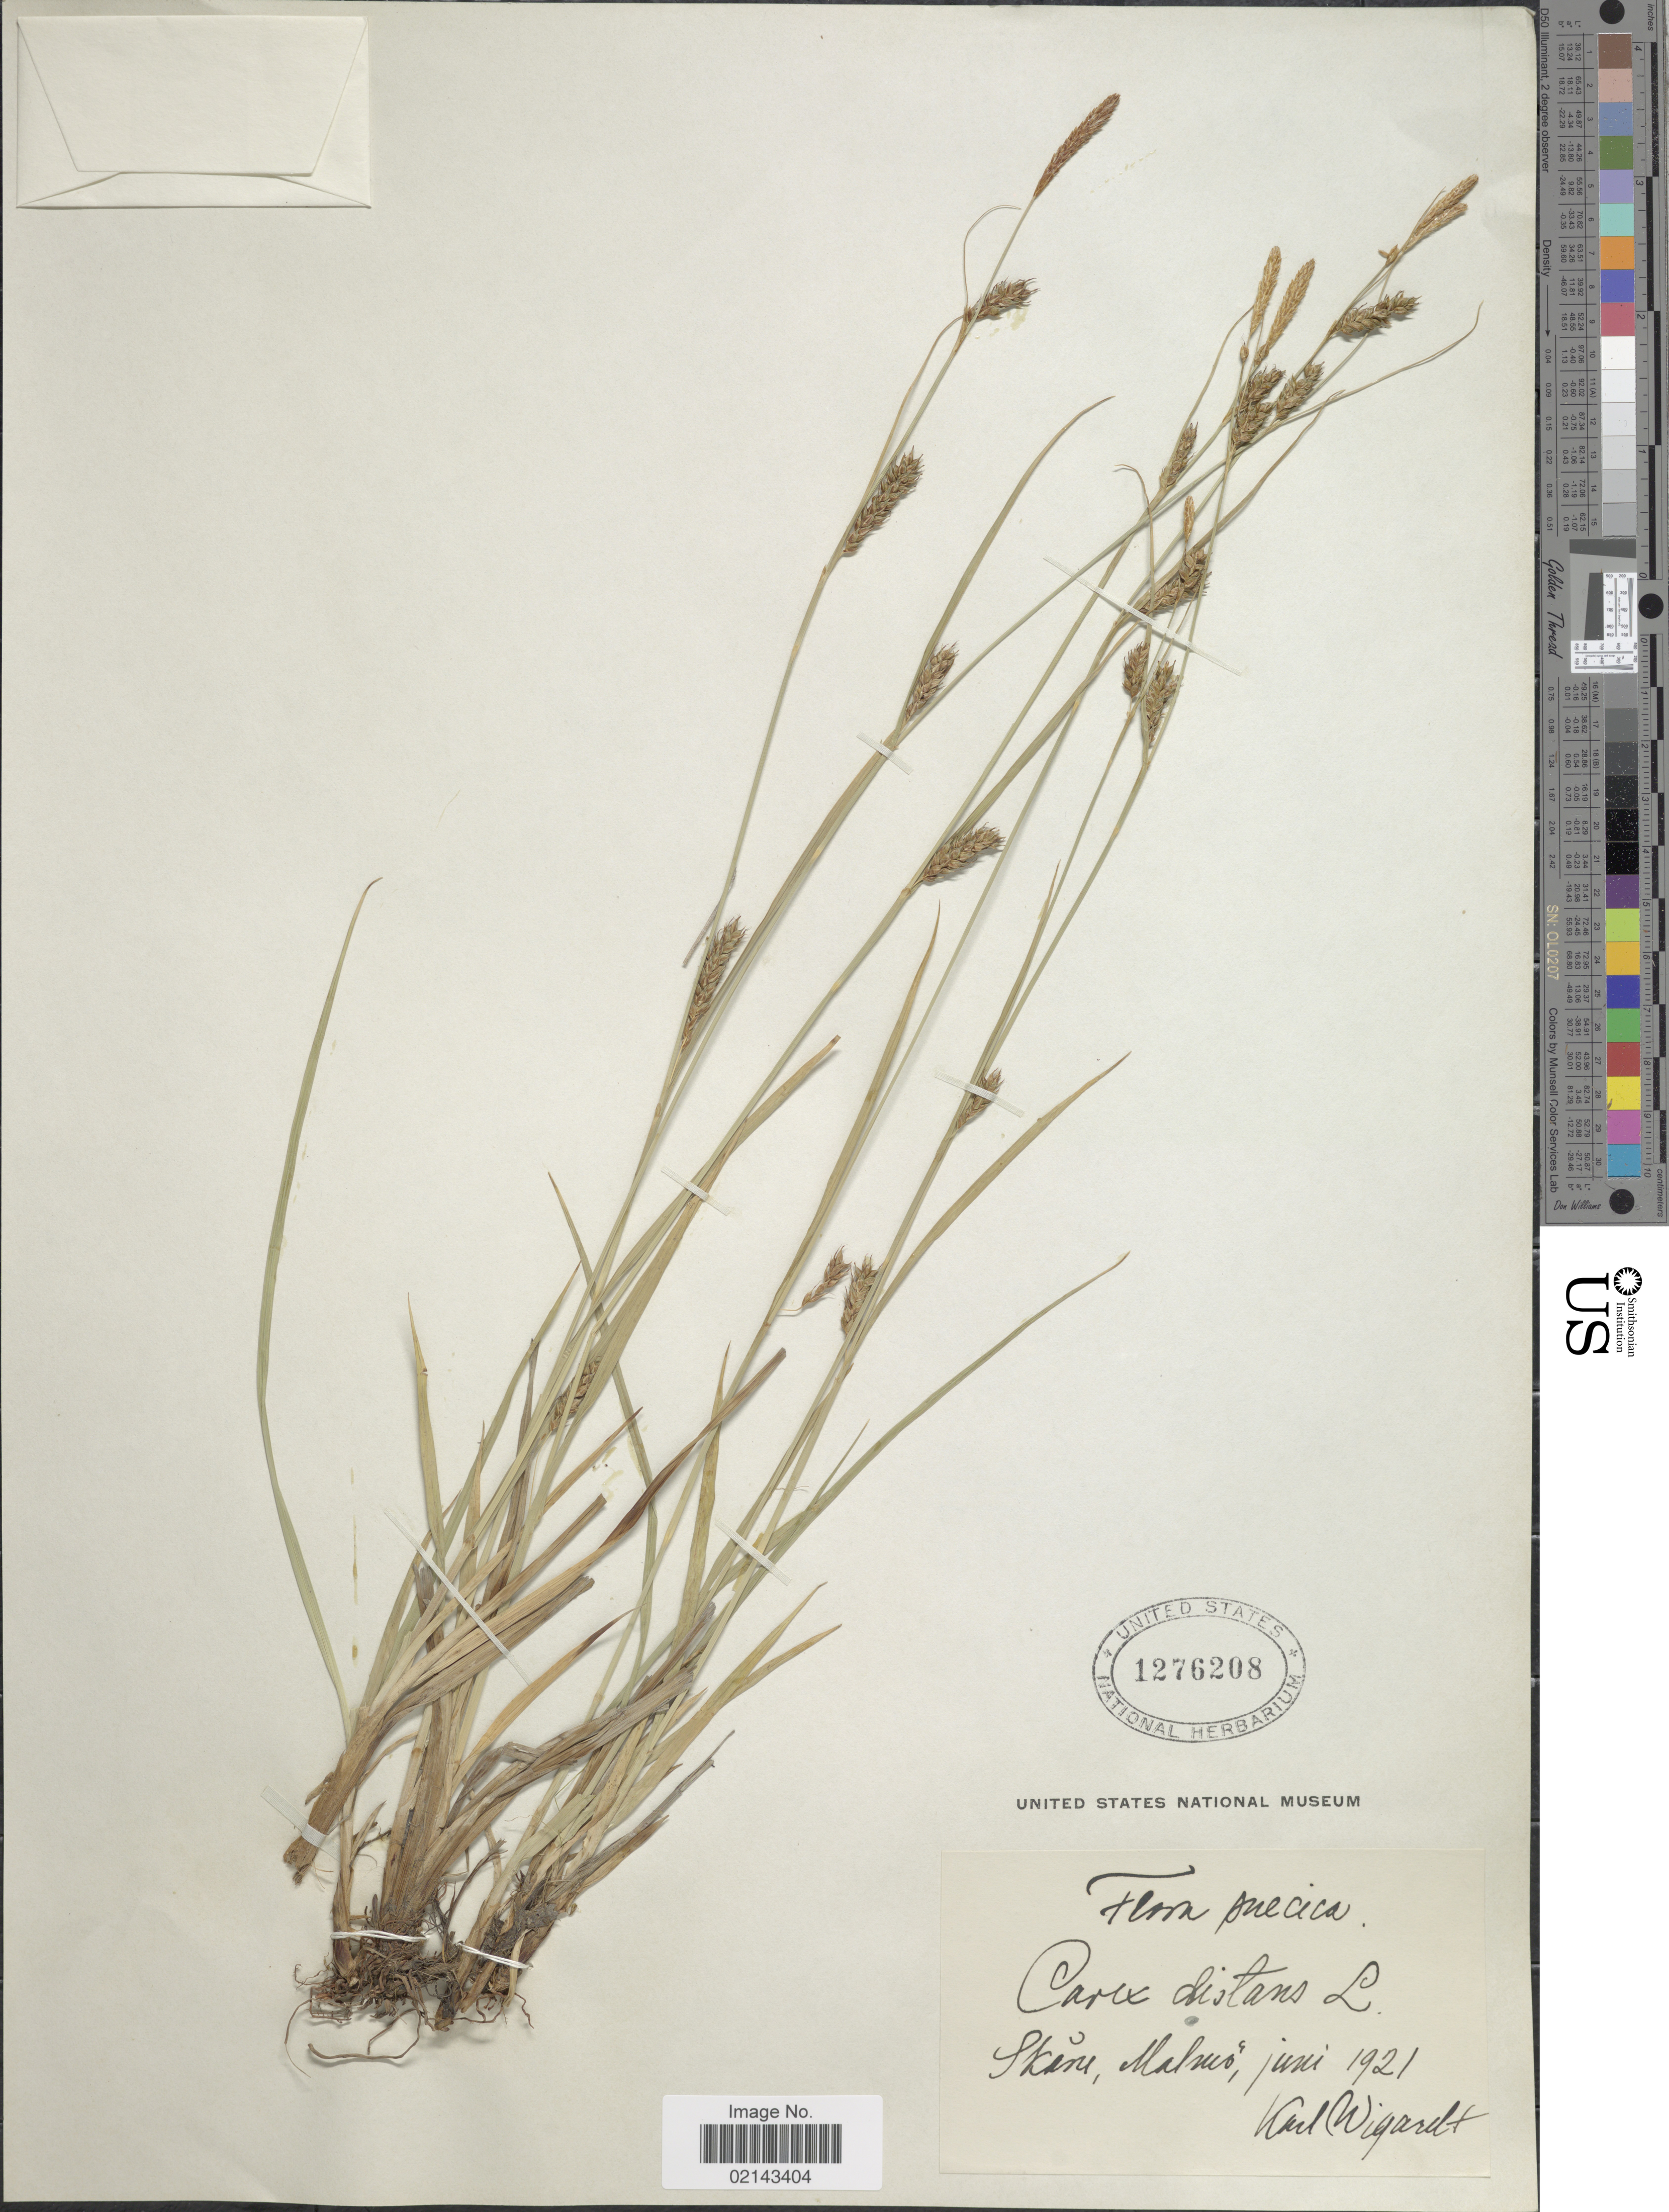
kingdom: Plantae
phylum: Tracheophyta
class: Liliopsida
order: Poales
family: Cyperaceae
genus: Carex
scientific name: Carex distans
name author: L.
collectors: K. Wigardt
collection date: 1921-06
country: Sweden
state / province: Skåne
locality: Malmö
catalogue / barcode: US 1276208